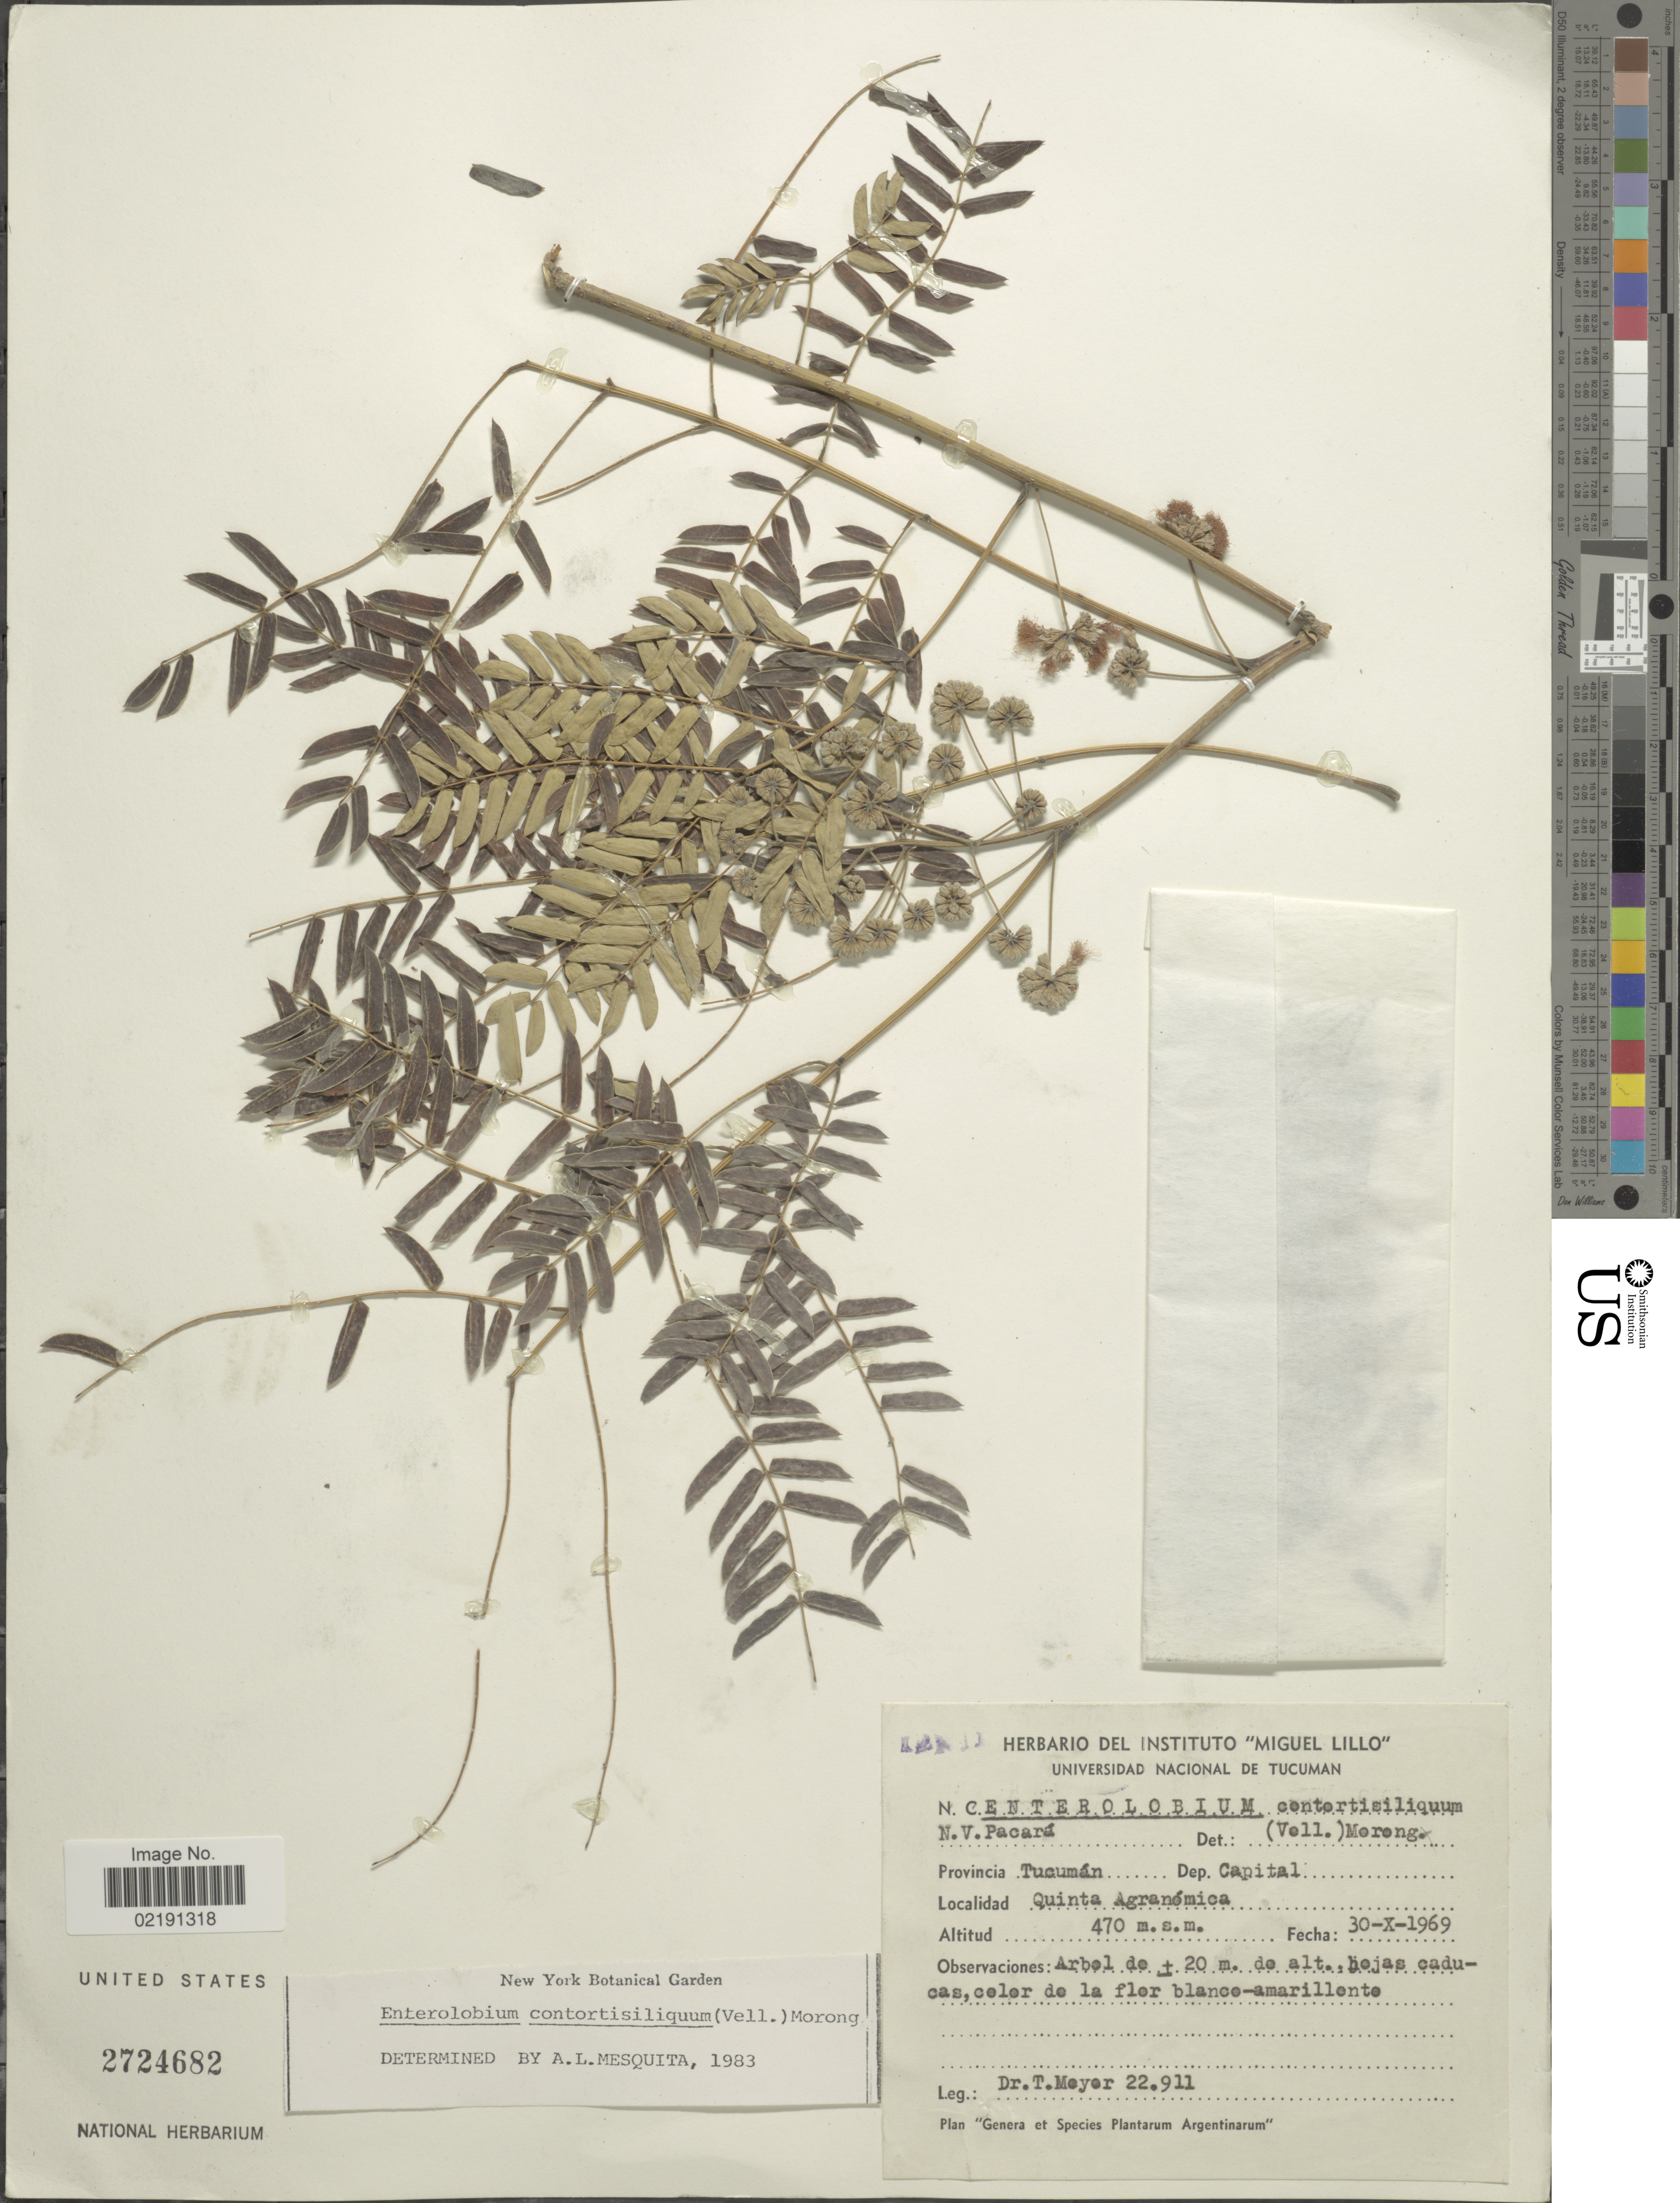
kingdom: Plantae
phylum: Tracheophyta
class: Magnoliopsida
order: Fabales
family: Fabaceae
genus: Enterolobium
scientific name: Enterolobium contortisiliquum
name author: (Vell.) Morong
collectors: T. Meyer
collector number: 22911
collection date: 1969-10-30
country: Argentina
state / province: Tucuman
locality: Provincia Tucumán. Dep. Capital. Quinta Agranómica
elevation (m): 470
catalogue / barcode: US 2724682